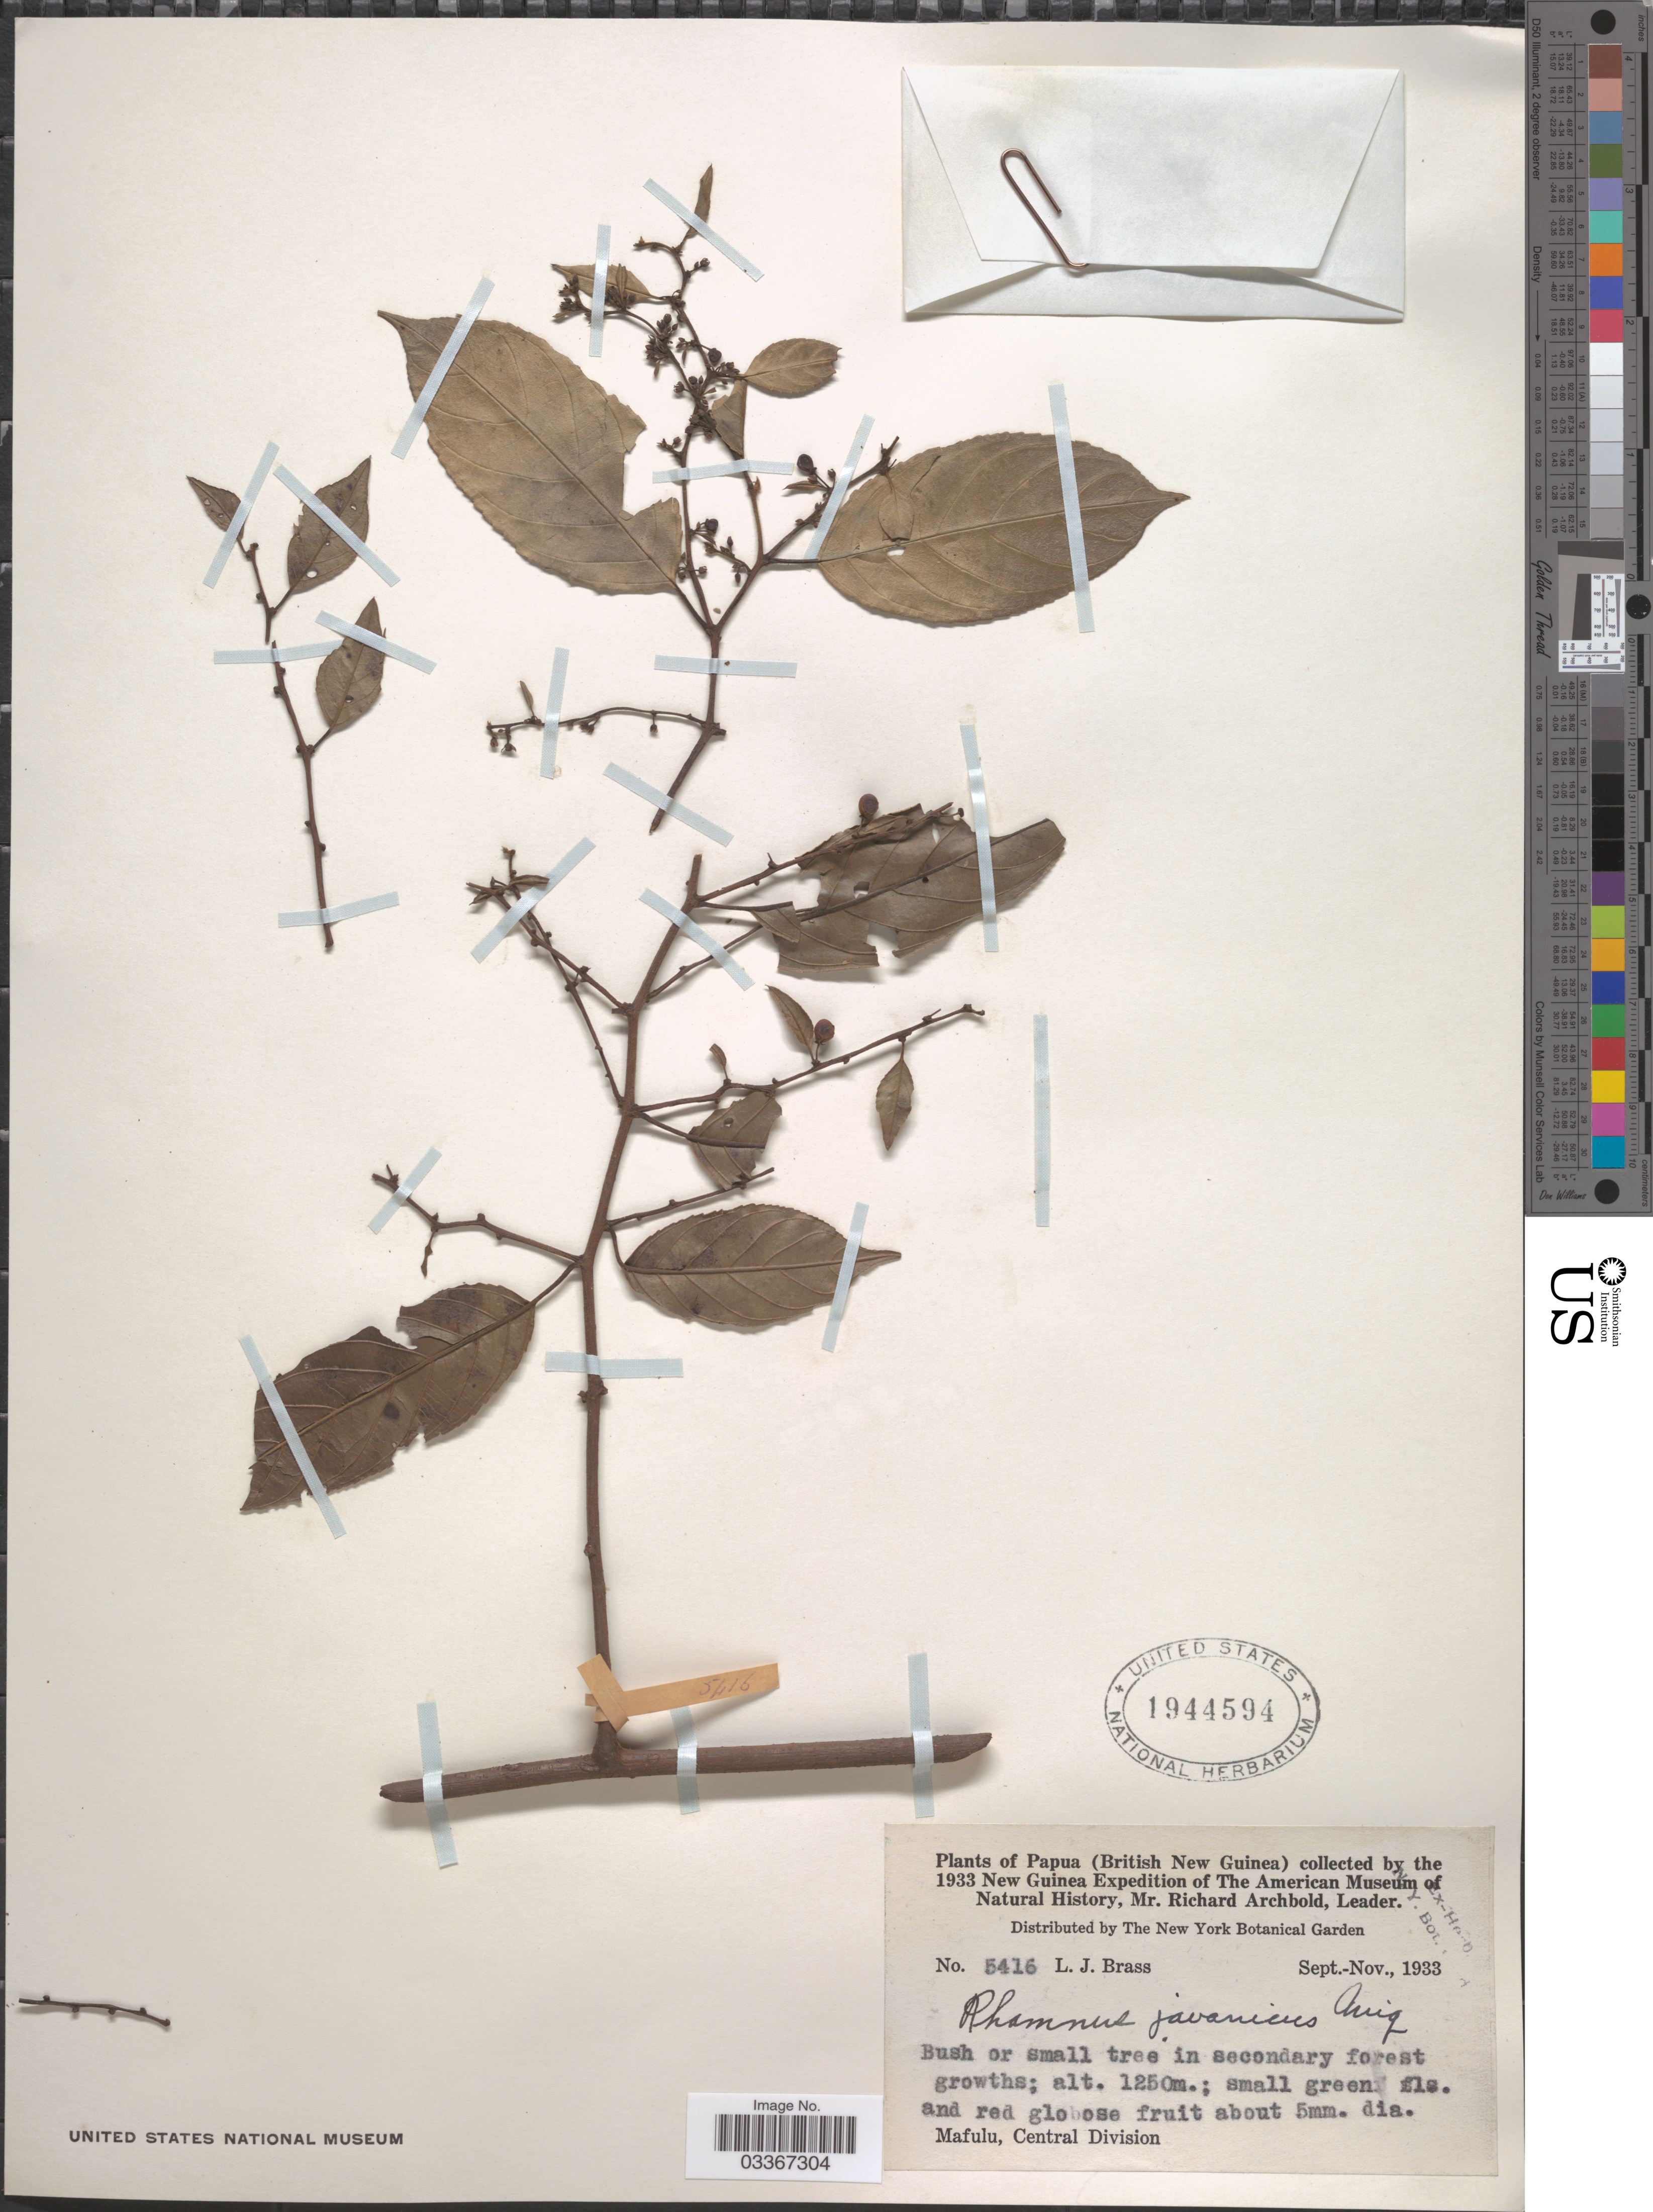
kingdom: Plantae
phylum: Tracheophyta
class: Magnoliopsida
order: Rosales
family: Rhamnaceae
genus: Rhamnus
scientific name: Rhamnus javanica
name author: Miq.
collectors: L. J. Brass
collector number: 5416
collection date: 1933-09/1933-11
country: Papua New Guinea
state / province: Central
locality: Papua (British New Guinea). Mafulu, Central Division.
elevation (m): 1250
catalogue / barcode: US 1944594